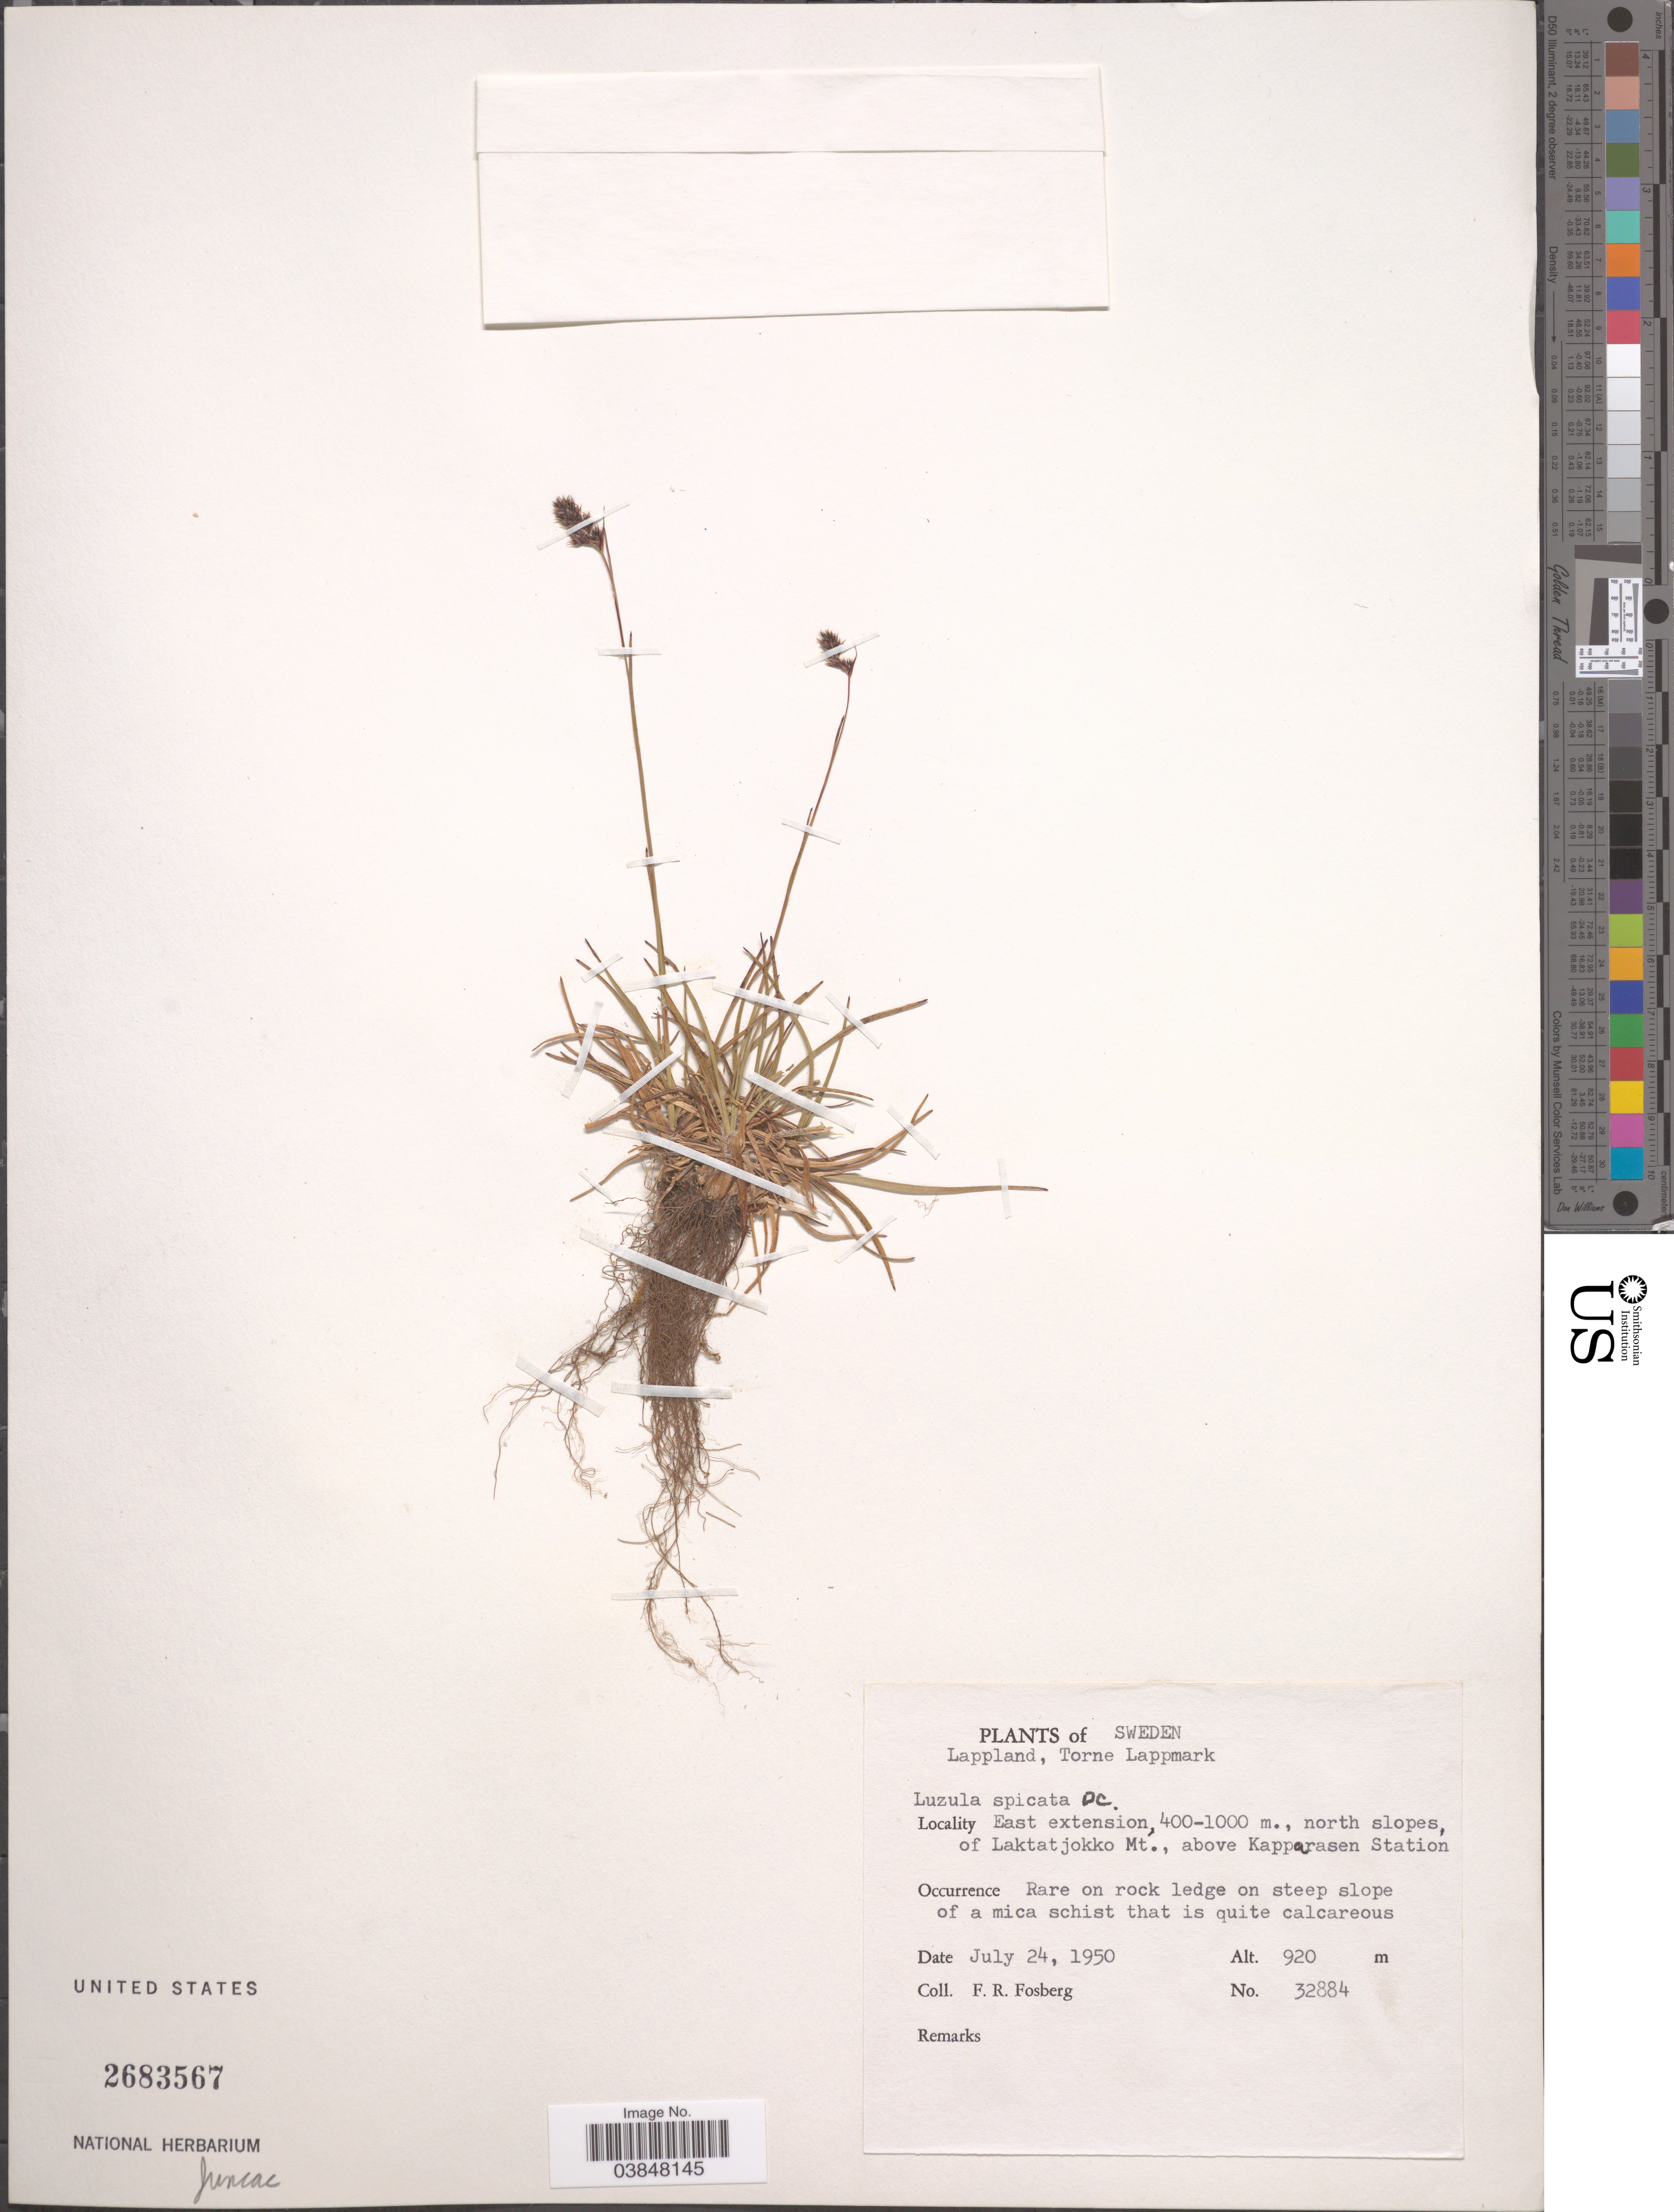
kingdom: Plantae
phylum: Tracheophyta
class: Liliopsida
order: Poales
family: Juncaceae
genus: Luzula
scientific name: Luzula spicata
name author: (L.) DC.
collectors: F. R. Fosberg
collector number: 32884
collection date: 1950-07-24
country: Sweden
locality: Lappland, Torne Lappmark. East extension, 400-1000 m., north slopes, of Laktatjokko Mt., above Kapparasen Station.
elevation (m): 920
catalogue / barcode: US 2683567